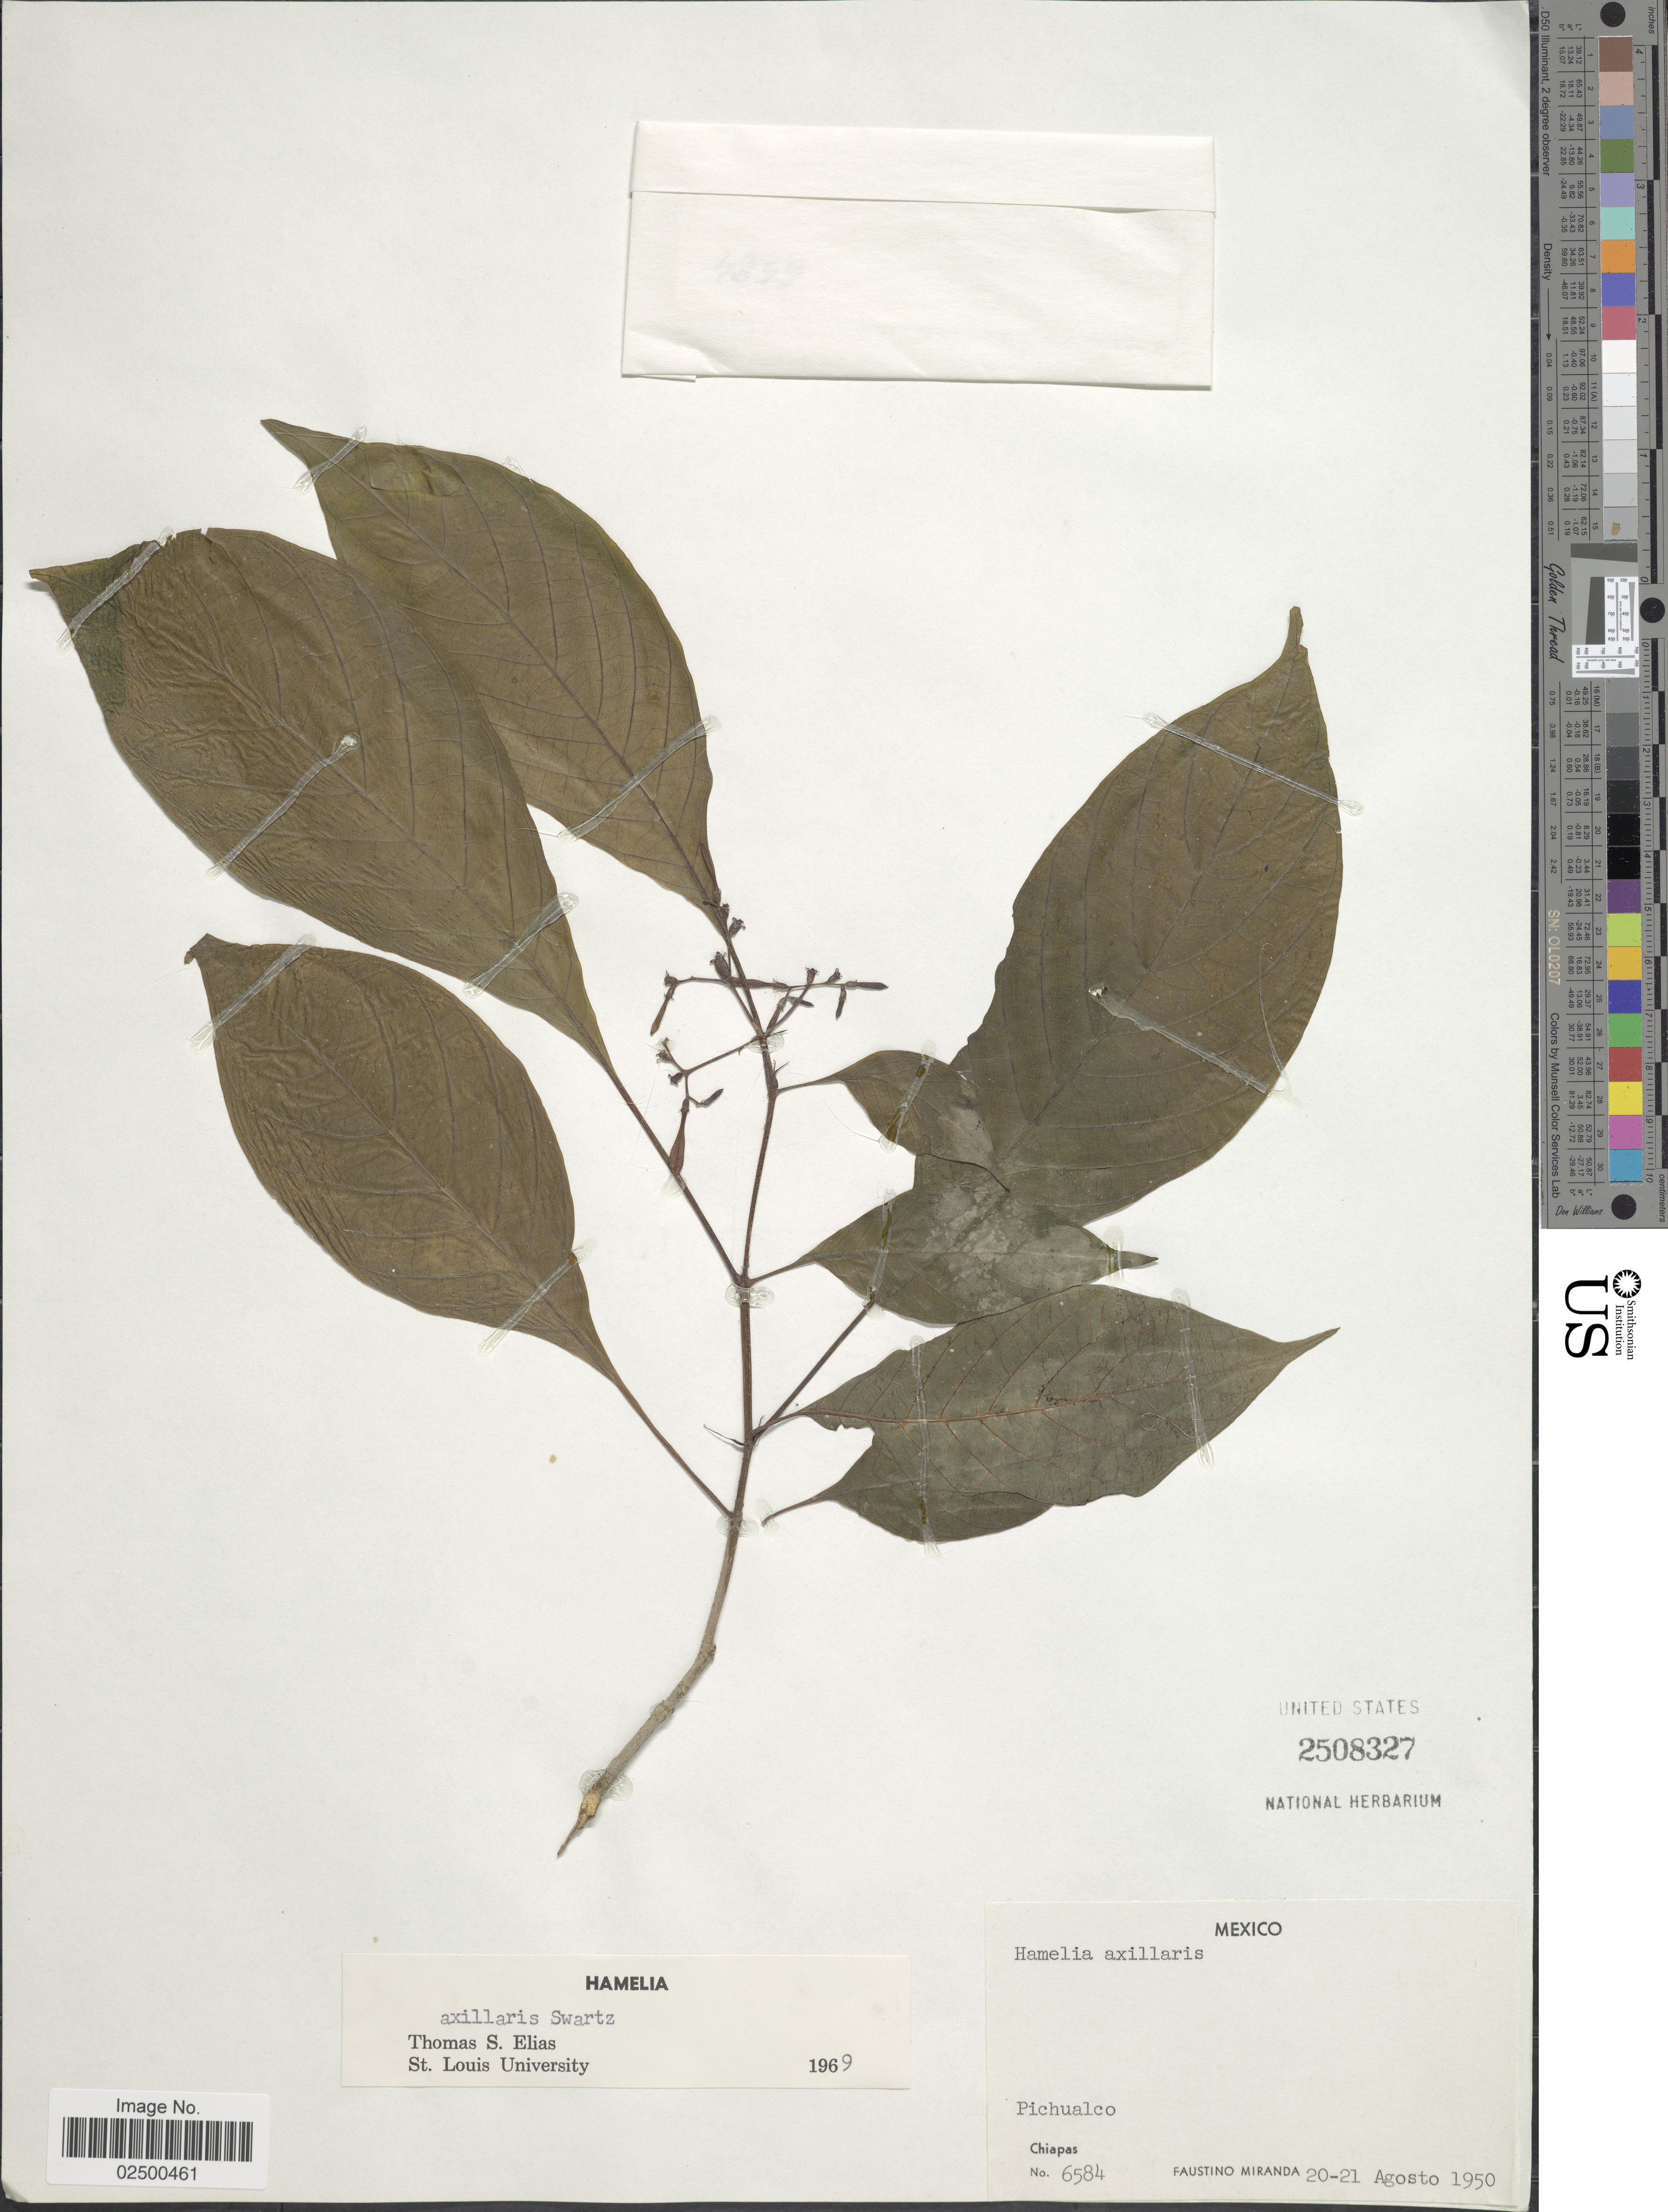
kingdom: Plantae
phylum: Tracheophyta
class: Magnoliopsida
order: Gentianales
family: Rubiaceae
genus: Hamelia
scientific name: Hamelia axillaris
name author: Sw.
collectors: F. Miranda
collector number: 6584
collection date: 1950-08-20/1950-08-21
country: Mexico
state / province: Chiapas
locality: Pichualco, Chiapas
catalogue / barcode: US 2508327